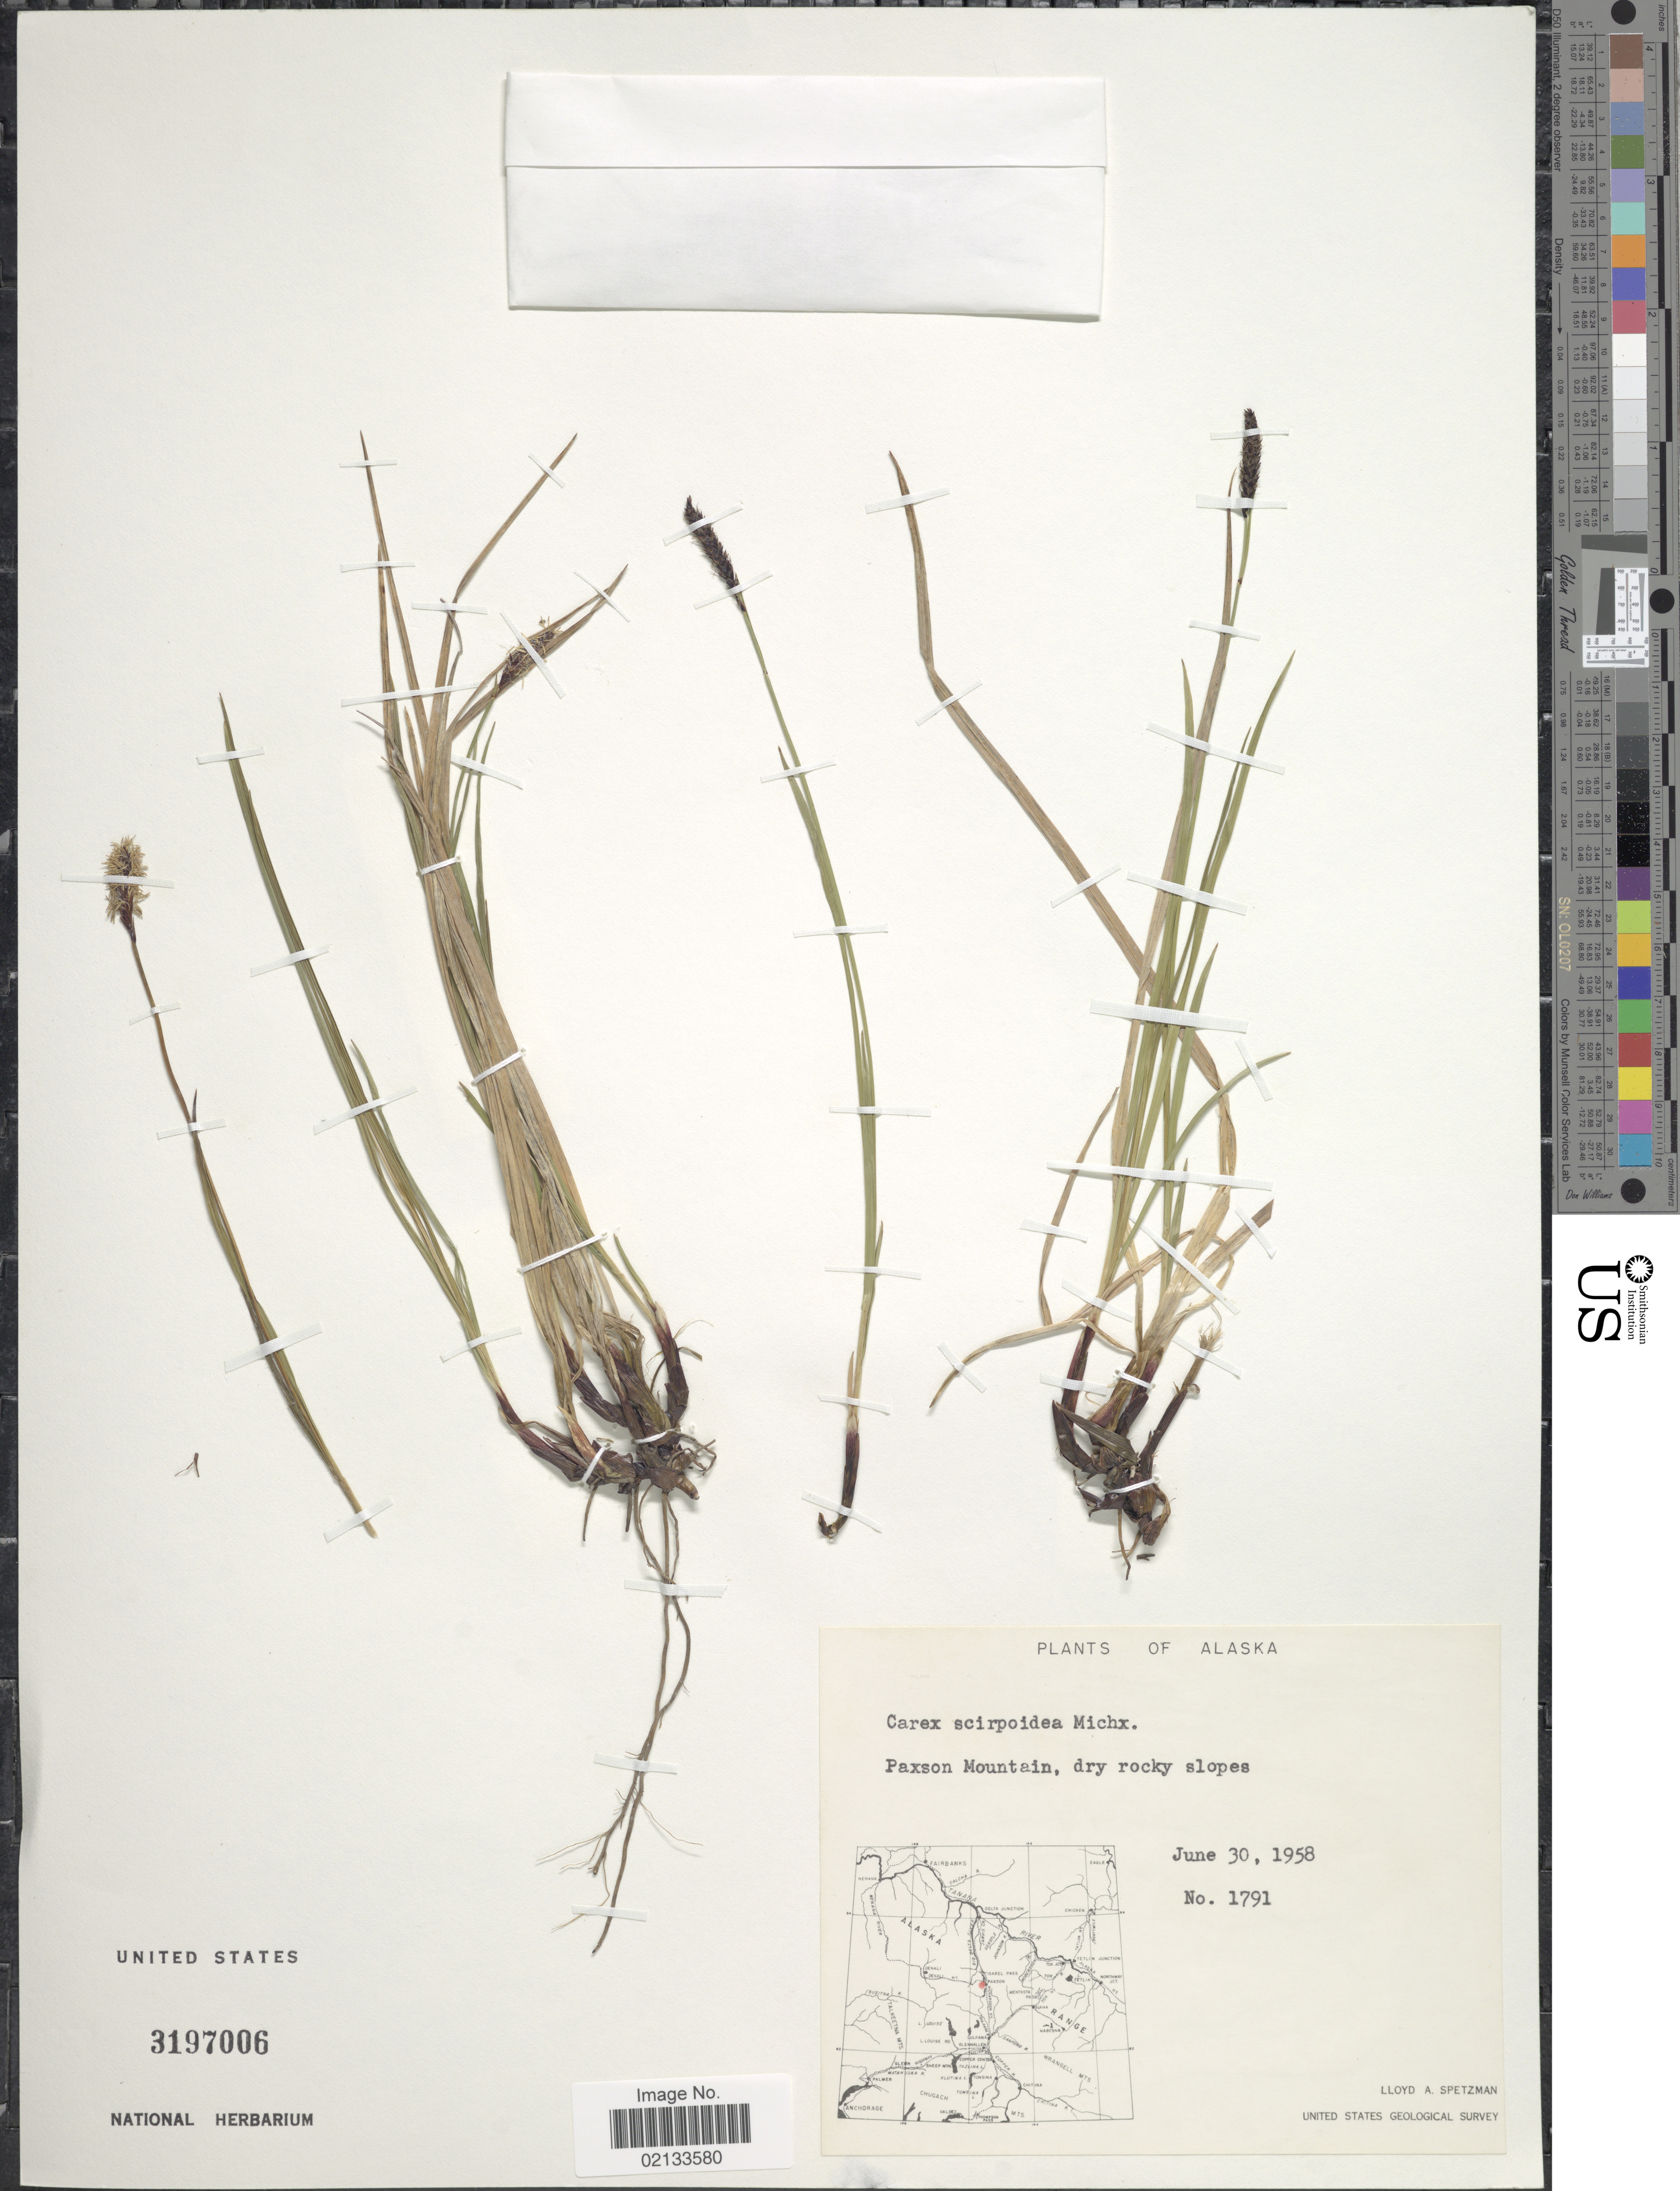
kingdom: Plantae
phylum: Tracheophyta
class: Liliopsida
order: Poales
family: Cyperaceae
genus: Carex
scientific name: Carex scirpoidea subsp. scirpoidea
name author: Michx.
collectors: L. Spetzman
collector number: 1791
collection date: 1958-06-30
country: United States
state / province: Alaska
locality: Paxson Mountain, dry rocky slopes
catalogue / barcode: US 3197006